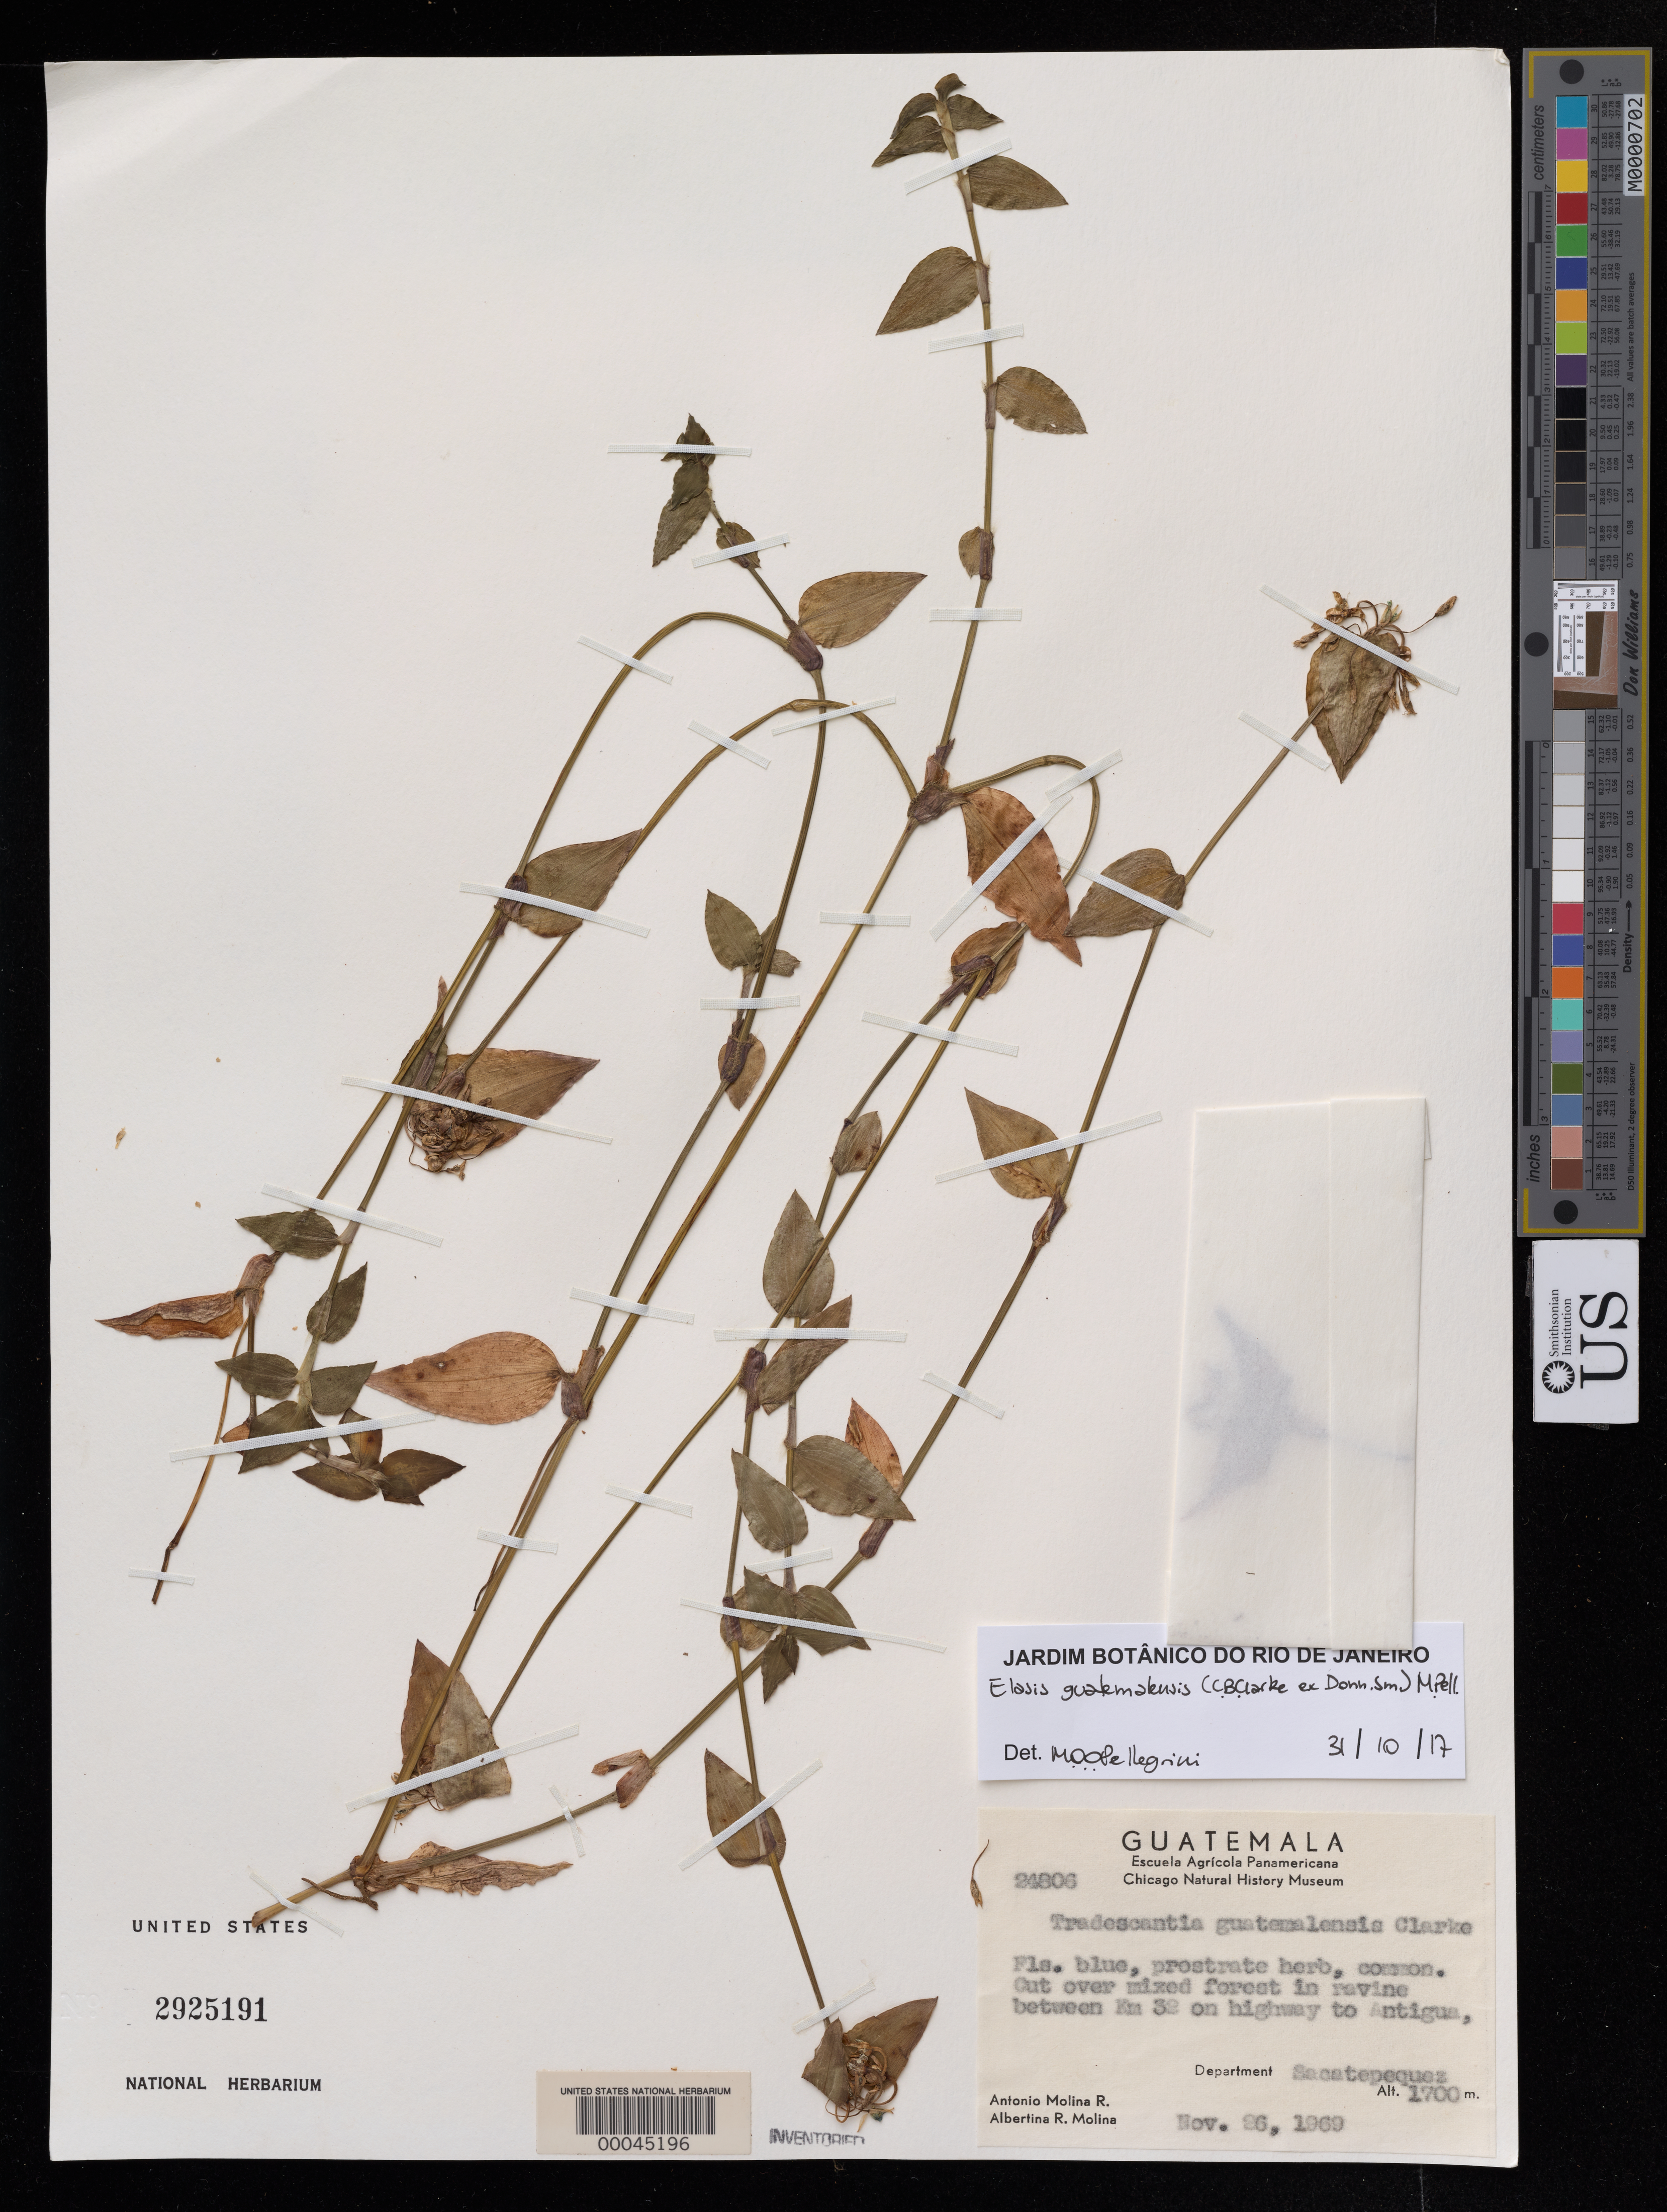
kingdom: Plantae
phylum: Tracheophyta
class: Liliopsida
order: Commelinales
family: Commelinaceae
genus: Elasis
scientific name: Elasis guatemalensis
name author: (C.B. Clarke ex Donn. Sm.) M. Pell.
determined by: Pellegrini, M. O. de Oliveira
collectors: A. Molina R. & A. Molina R.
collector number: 24806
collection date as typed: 26 Nov 1969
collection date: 1969-11-26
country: Guatemala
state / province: Sacatepéquez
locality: Hwy to Antigua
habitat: Mixed forest, ravine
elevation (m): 1700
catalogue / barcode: US 2925191